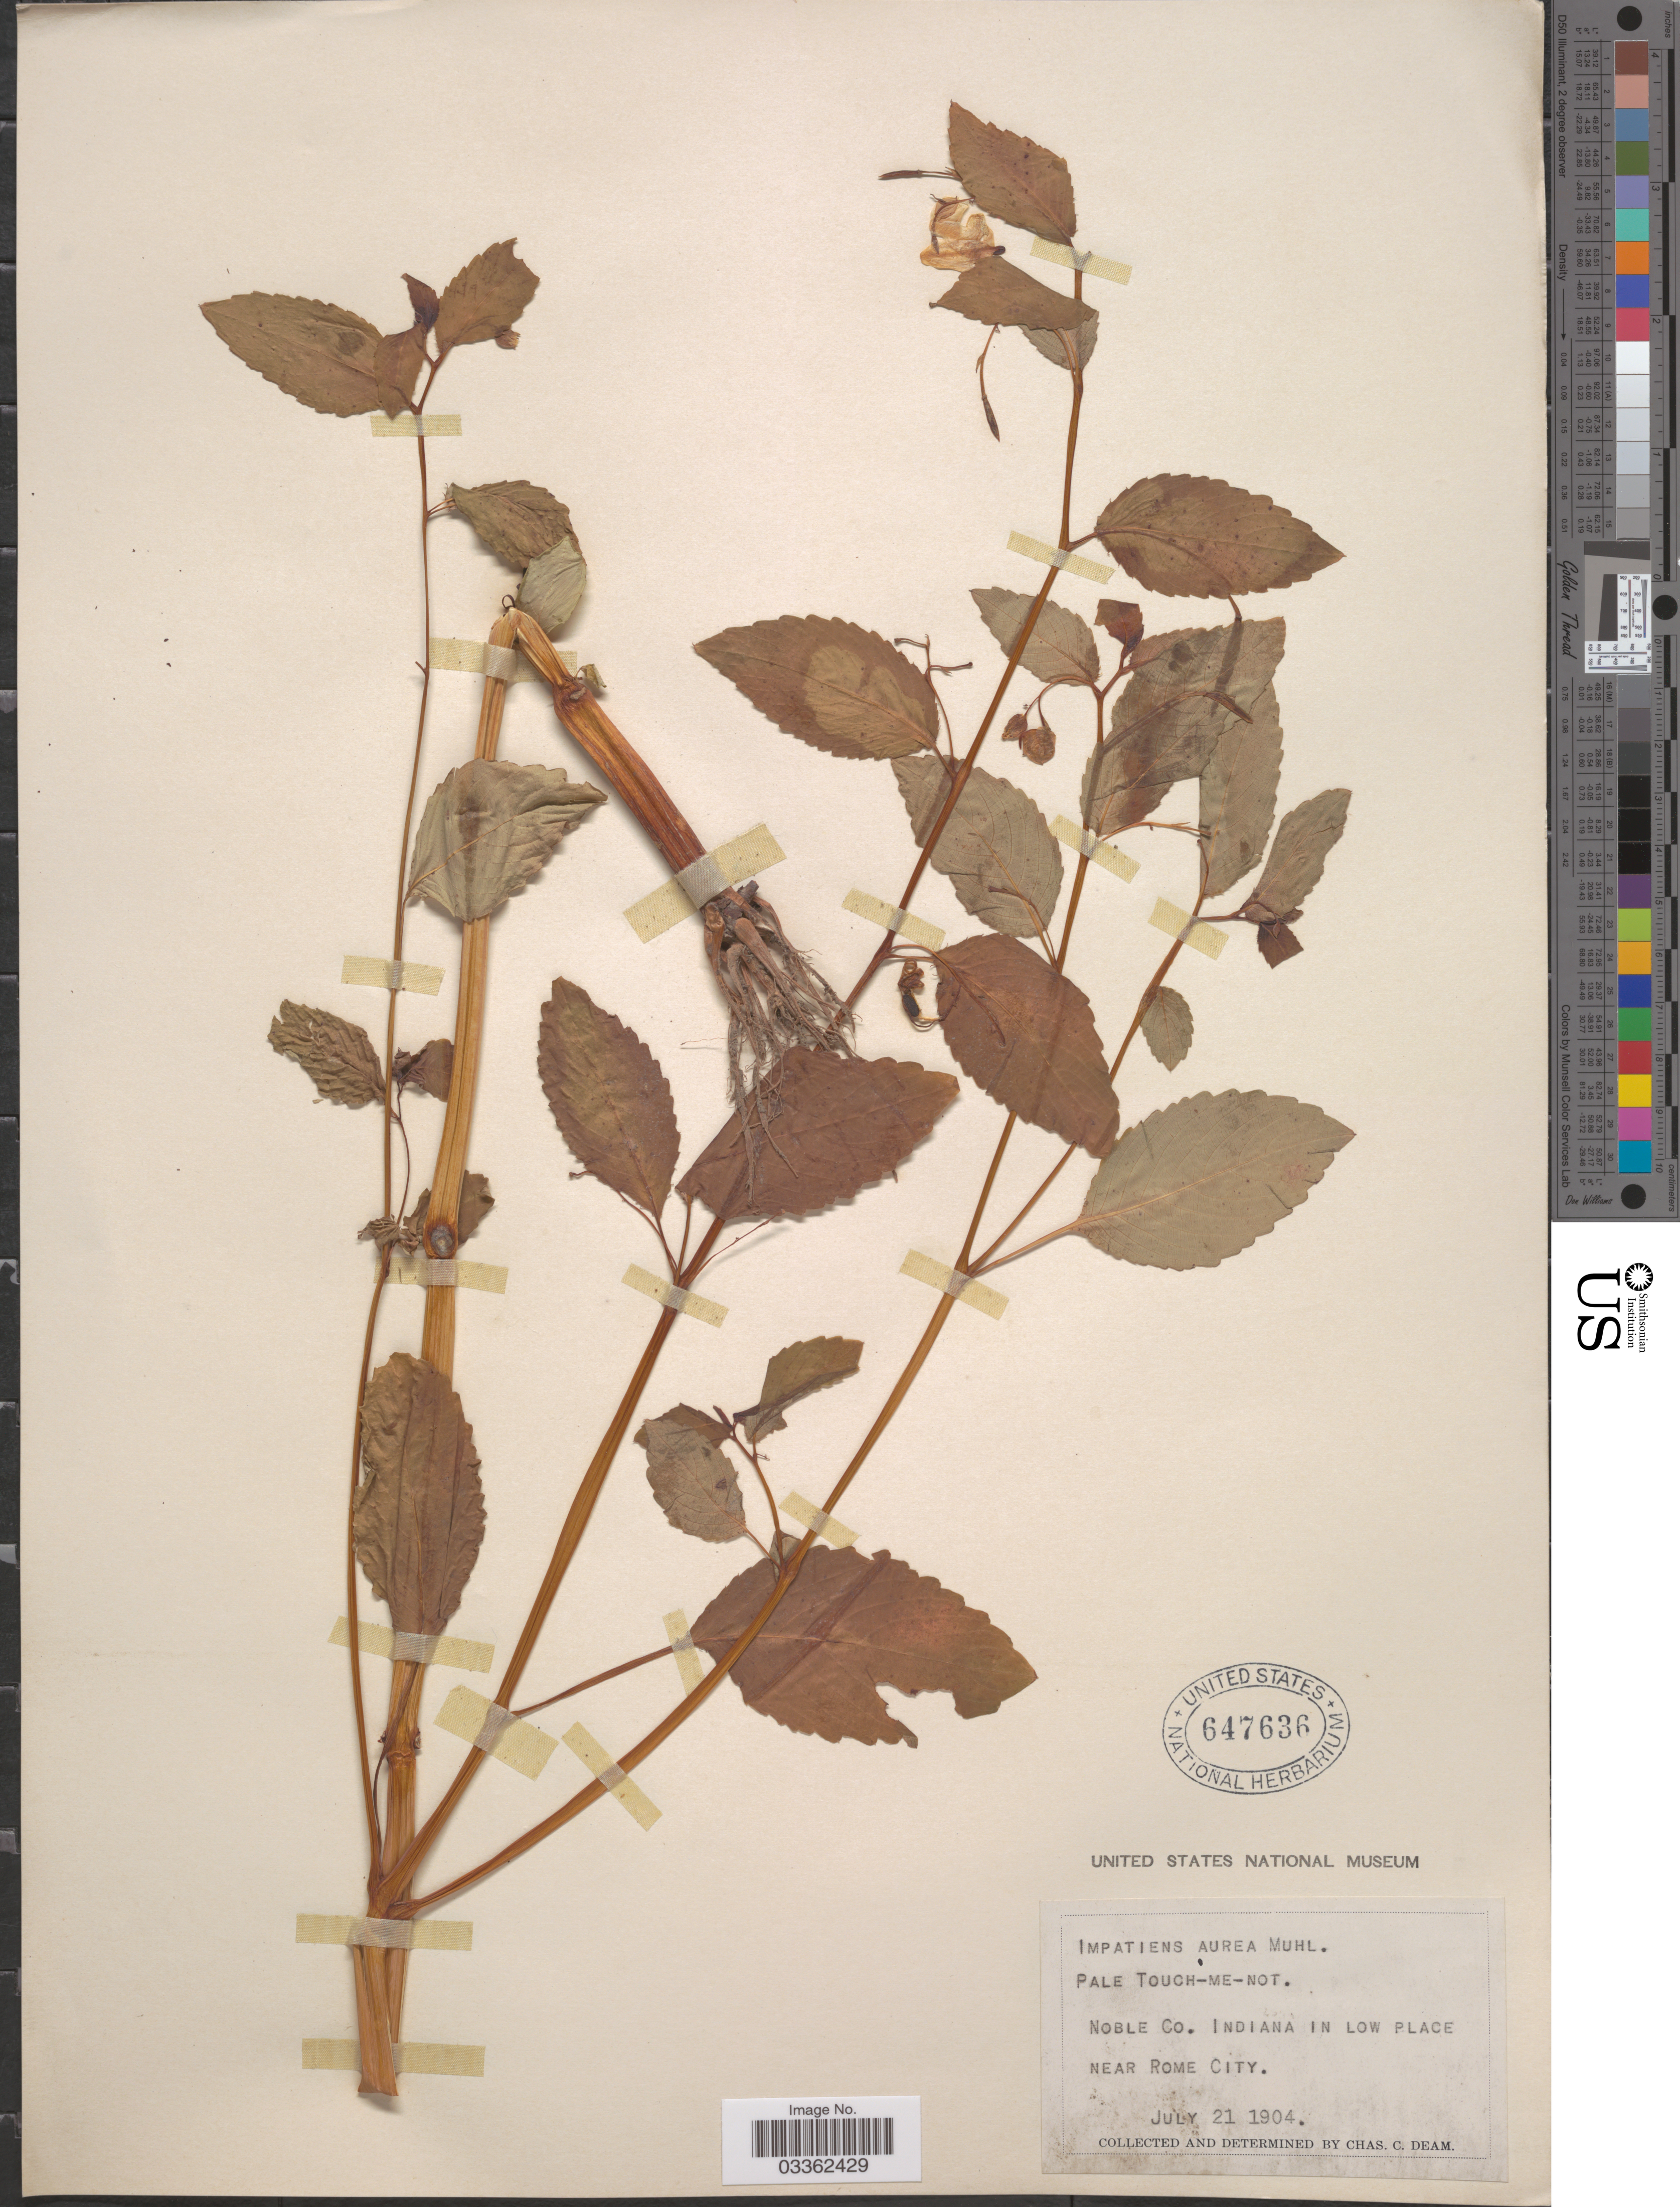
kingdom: Plantae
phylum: Tracheophyta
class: Magnoliopsida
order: Ericales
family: Balsaminaceae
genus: Impatiens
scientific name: Impatiens pallida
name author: Nutt.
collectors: C. C. Deam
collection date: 1904-07-21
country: United States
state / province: Indiana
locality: Noble Co. In low place near Rome City.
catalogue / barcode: US 647636